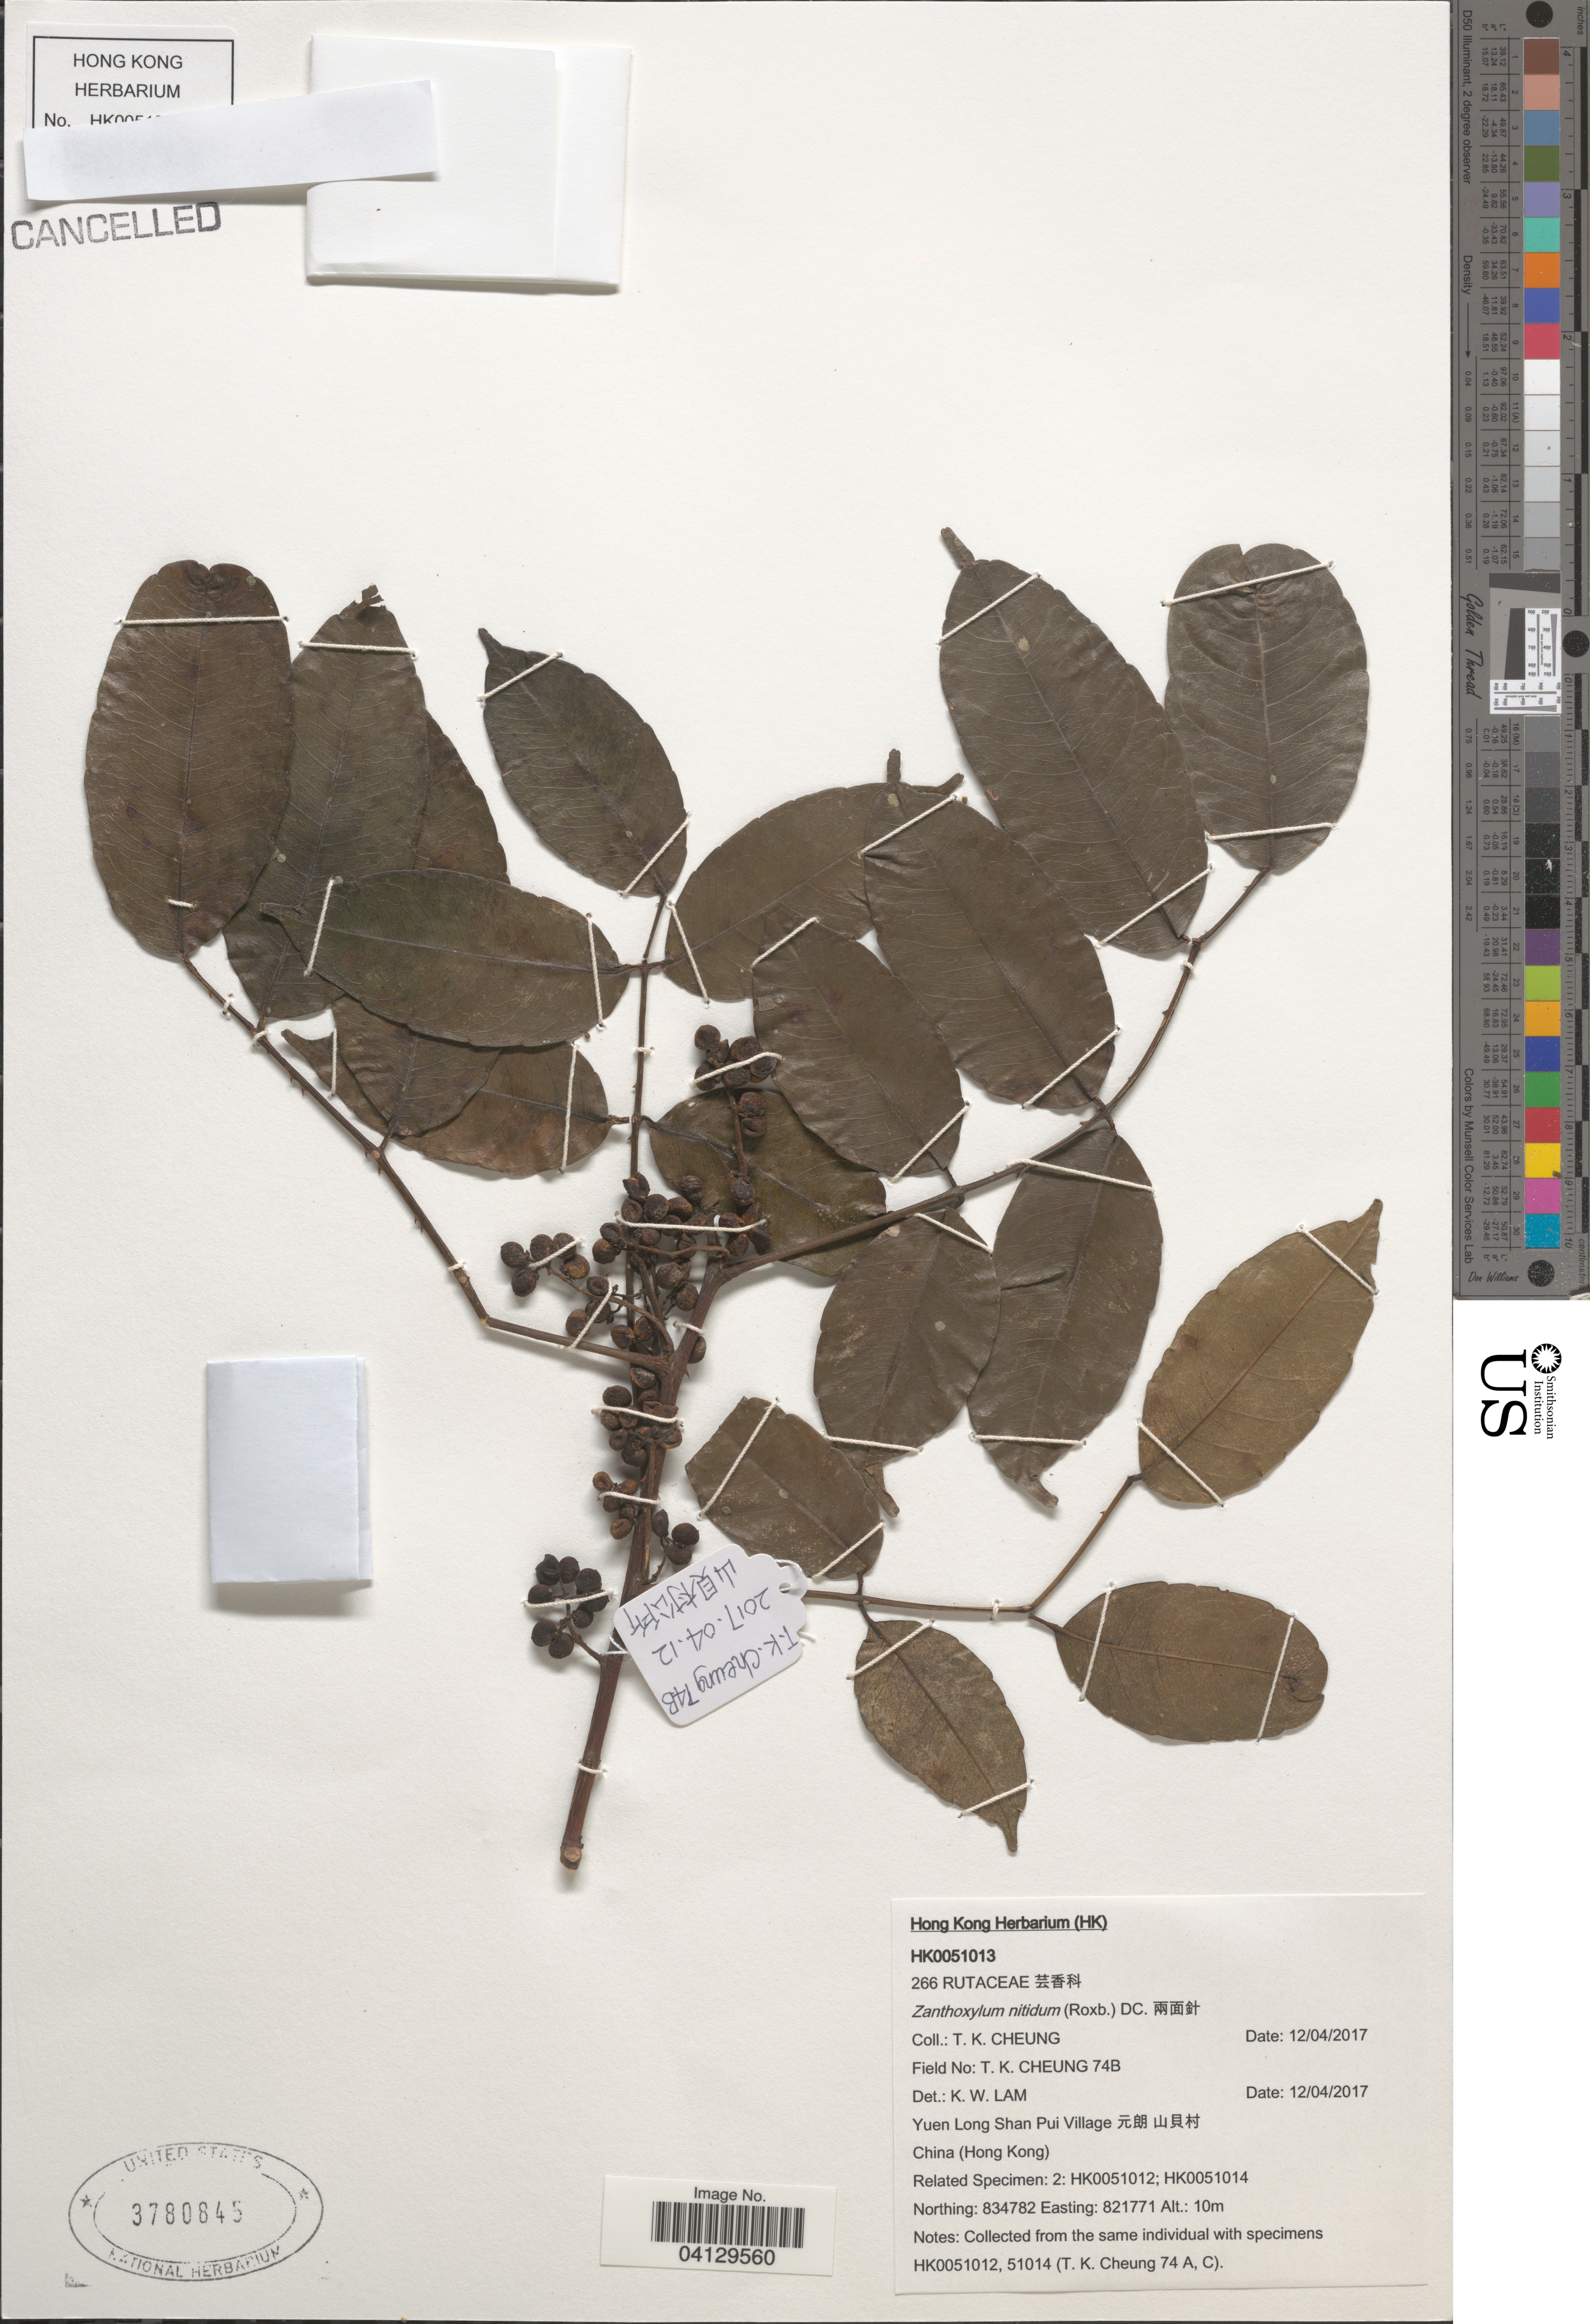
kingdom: Plantae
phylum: Tracheophyta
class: Magnoliopsida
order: Sapindales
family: Rutaceae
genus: Zanthoxylum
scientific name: Zanthoxylum nitidum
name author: Bunge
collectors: T. Cheung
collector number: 74B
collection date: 2017-04-12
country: China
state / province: Hong Kong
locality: Yuen Long Shan Pui Village X.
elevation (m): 10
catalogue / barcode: US 3780845